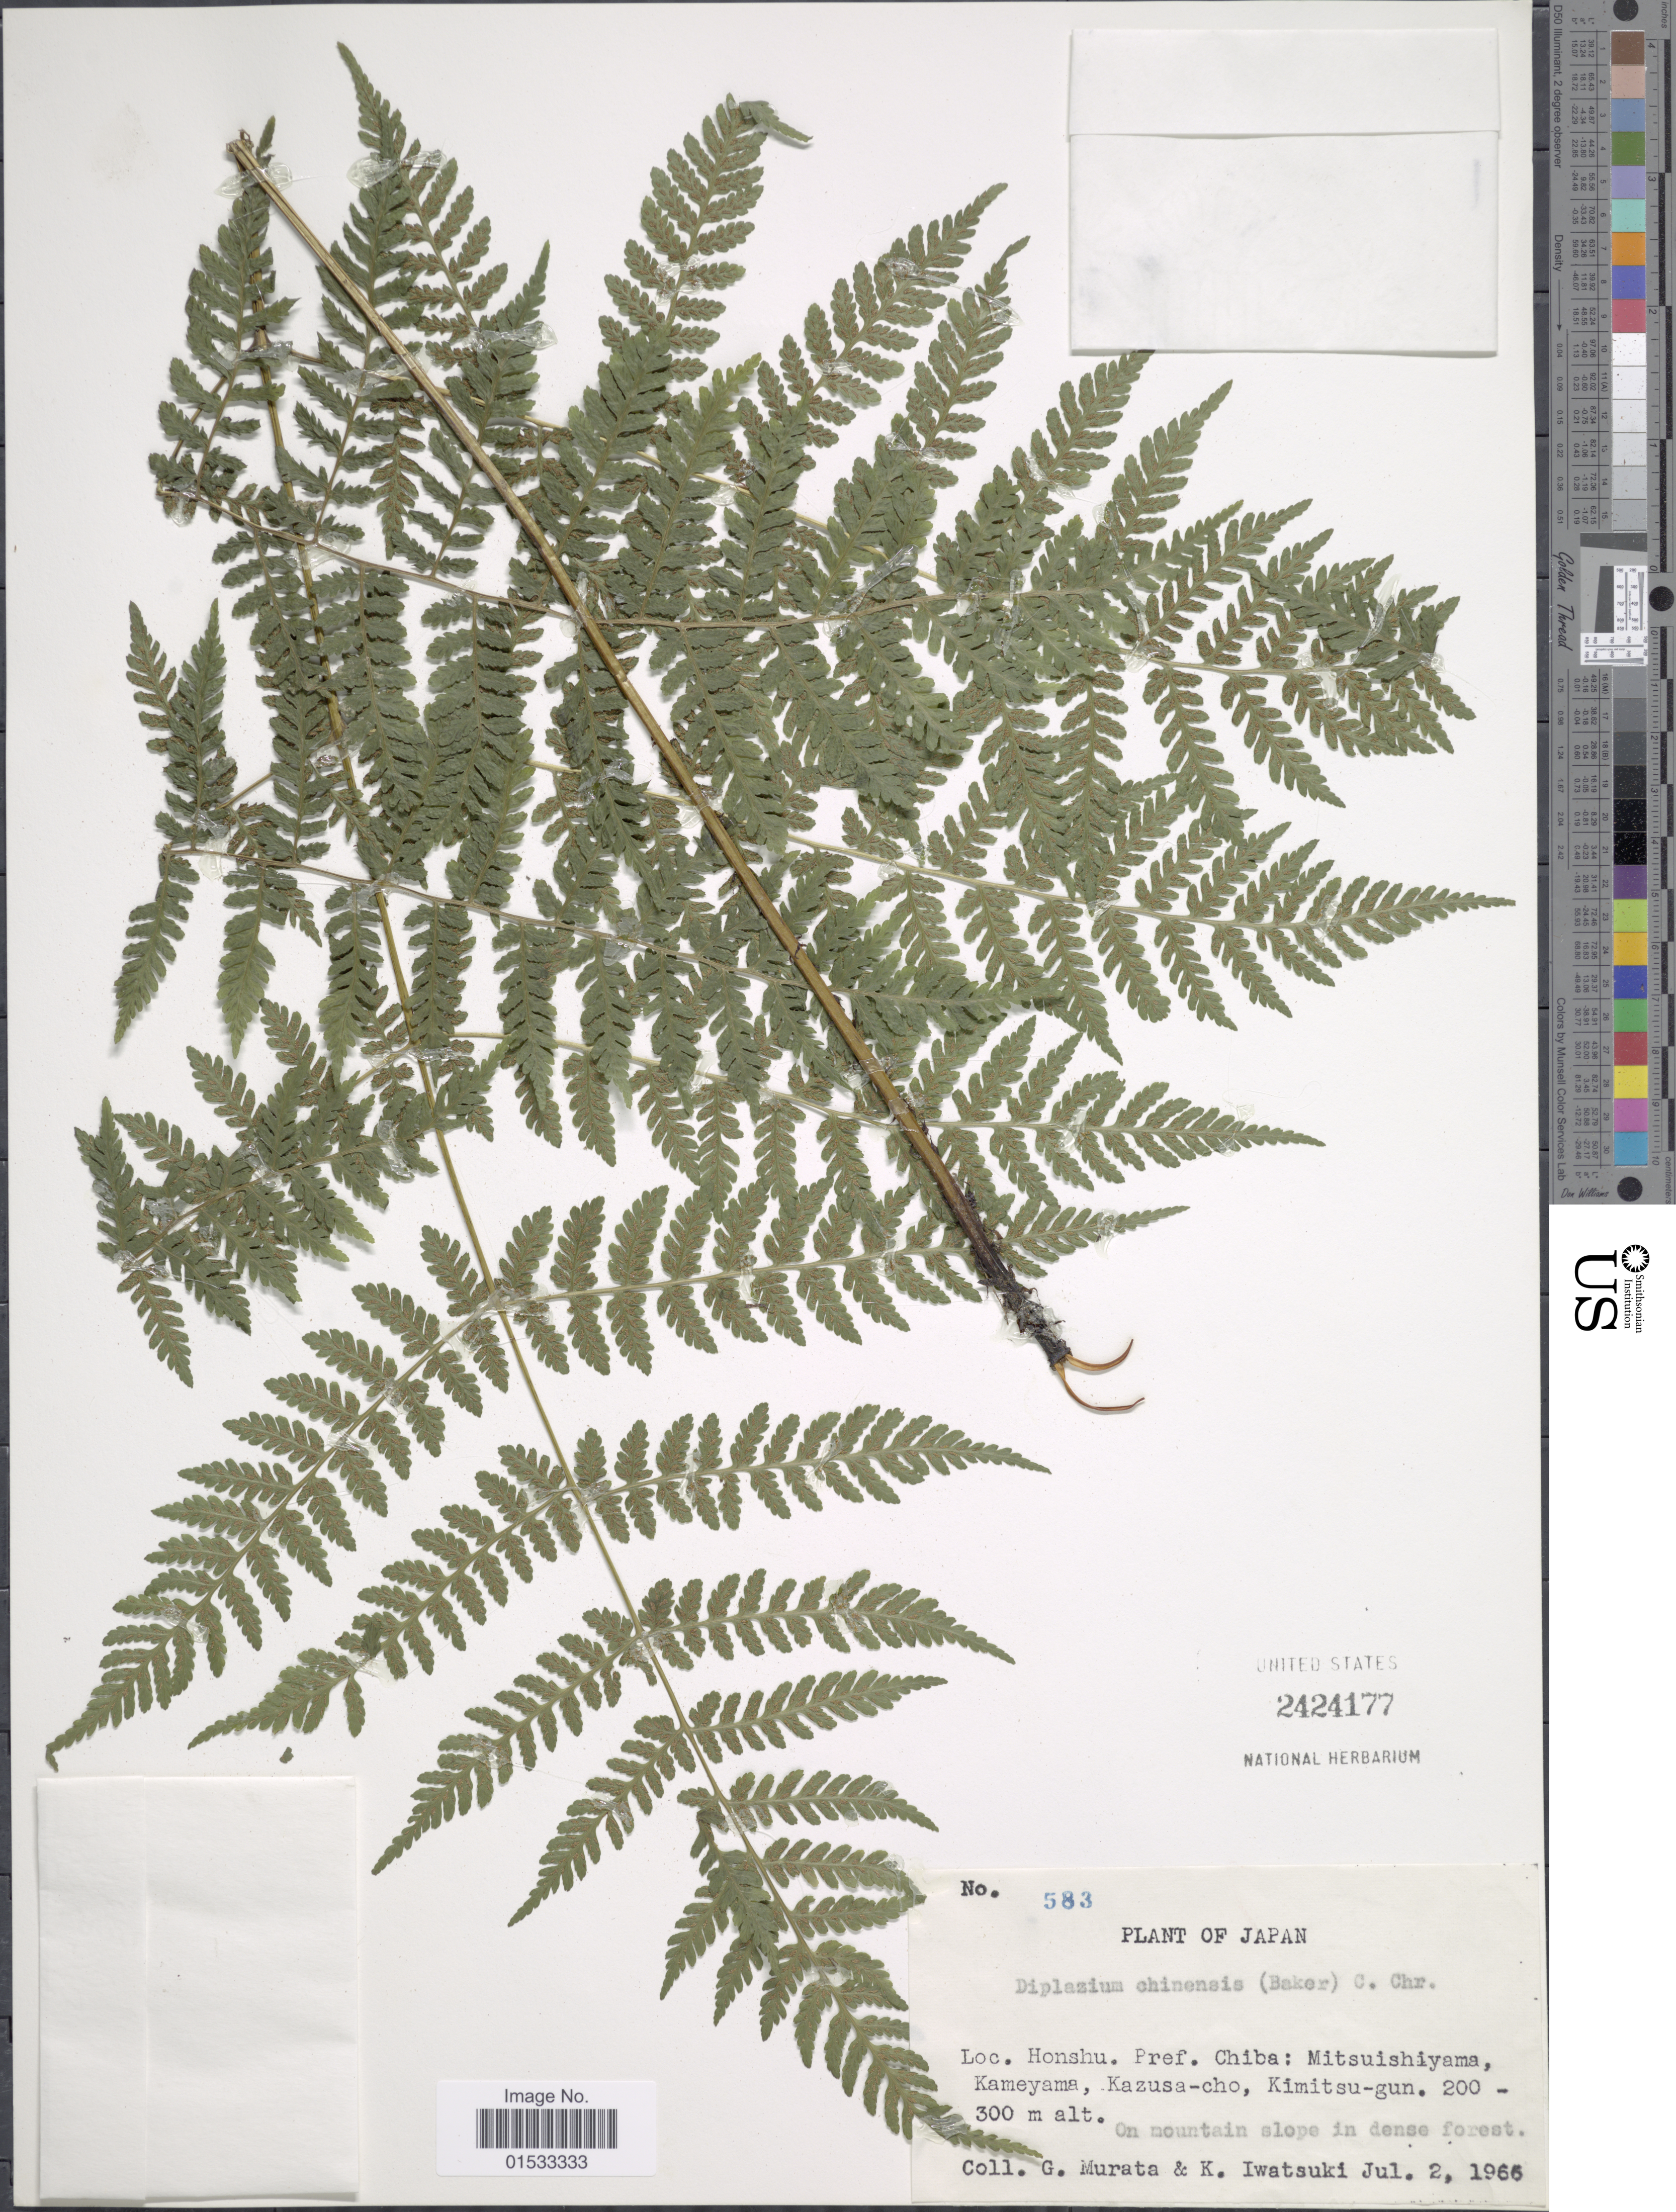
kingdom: Plantae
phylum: Tracheophyta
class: Polypodiopsida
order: Polypodiales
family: Athyriaceae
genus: Diplazium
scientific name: Diplazium chinense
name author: (Baker) C. Chr.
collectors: G. Murata & K. Iwatsuki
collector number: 583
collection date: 1966-07-02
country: Japan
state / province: Tiba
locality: Honshu, Chiba: Mitsuishiyama, Kameyama, Kazusa-cho, Kimitsu-gun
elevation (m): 300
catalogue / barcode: US 2424177